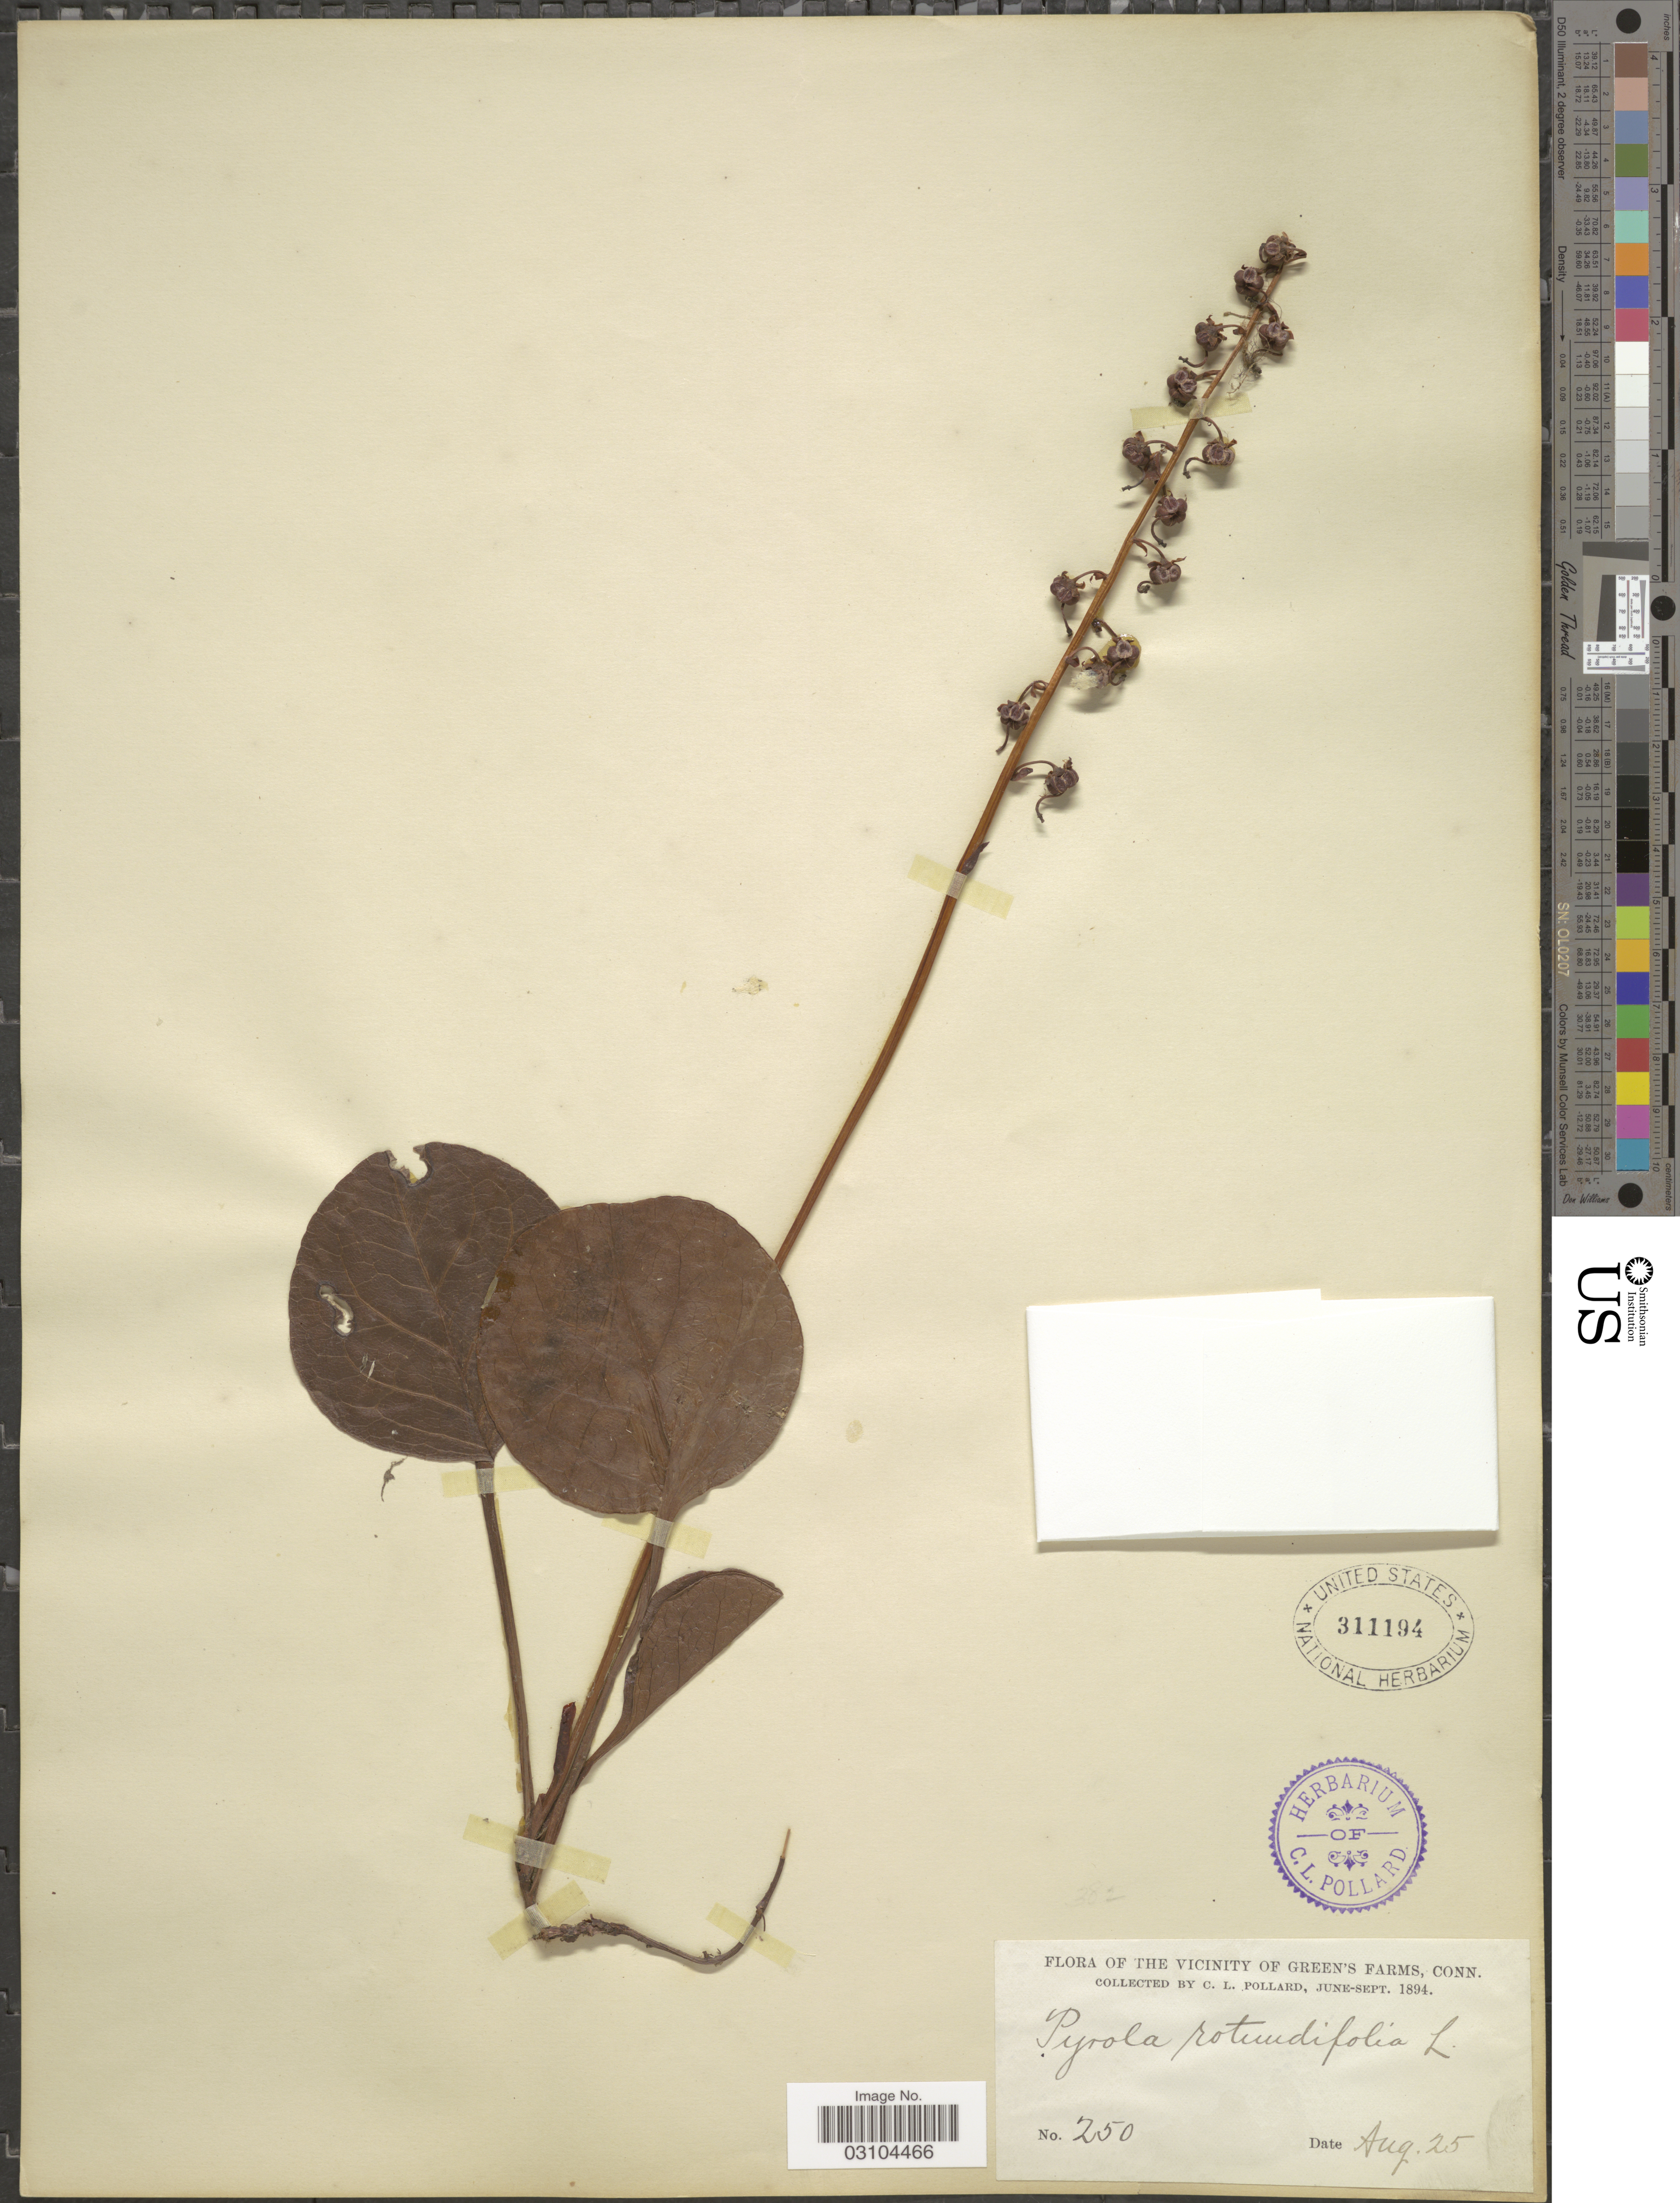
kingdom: Plantae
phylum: Tracheophyta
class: Magnoliopsida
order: Ericales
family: Ericaceae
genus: Pyrola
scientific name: Pyrola rotundifolia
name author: L.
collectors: C. L. Pollard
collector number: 250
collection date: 1894-08-25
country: United States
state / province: Connecticut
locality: Vicinity of Green's Farms, Conn.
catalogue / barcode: US 311194